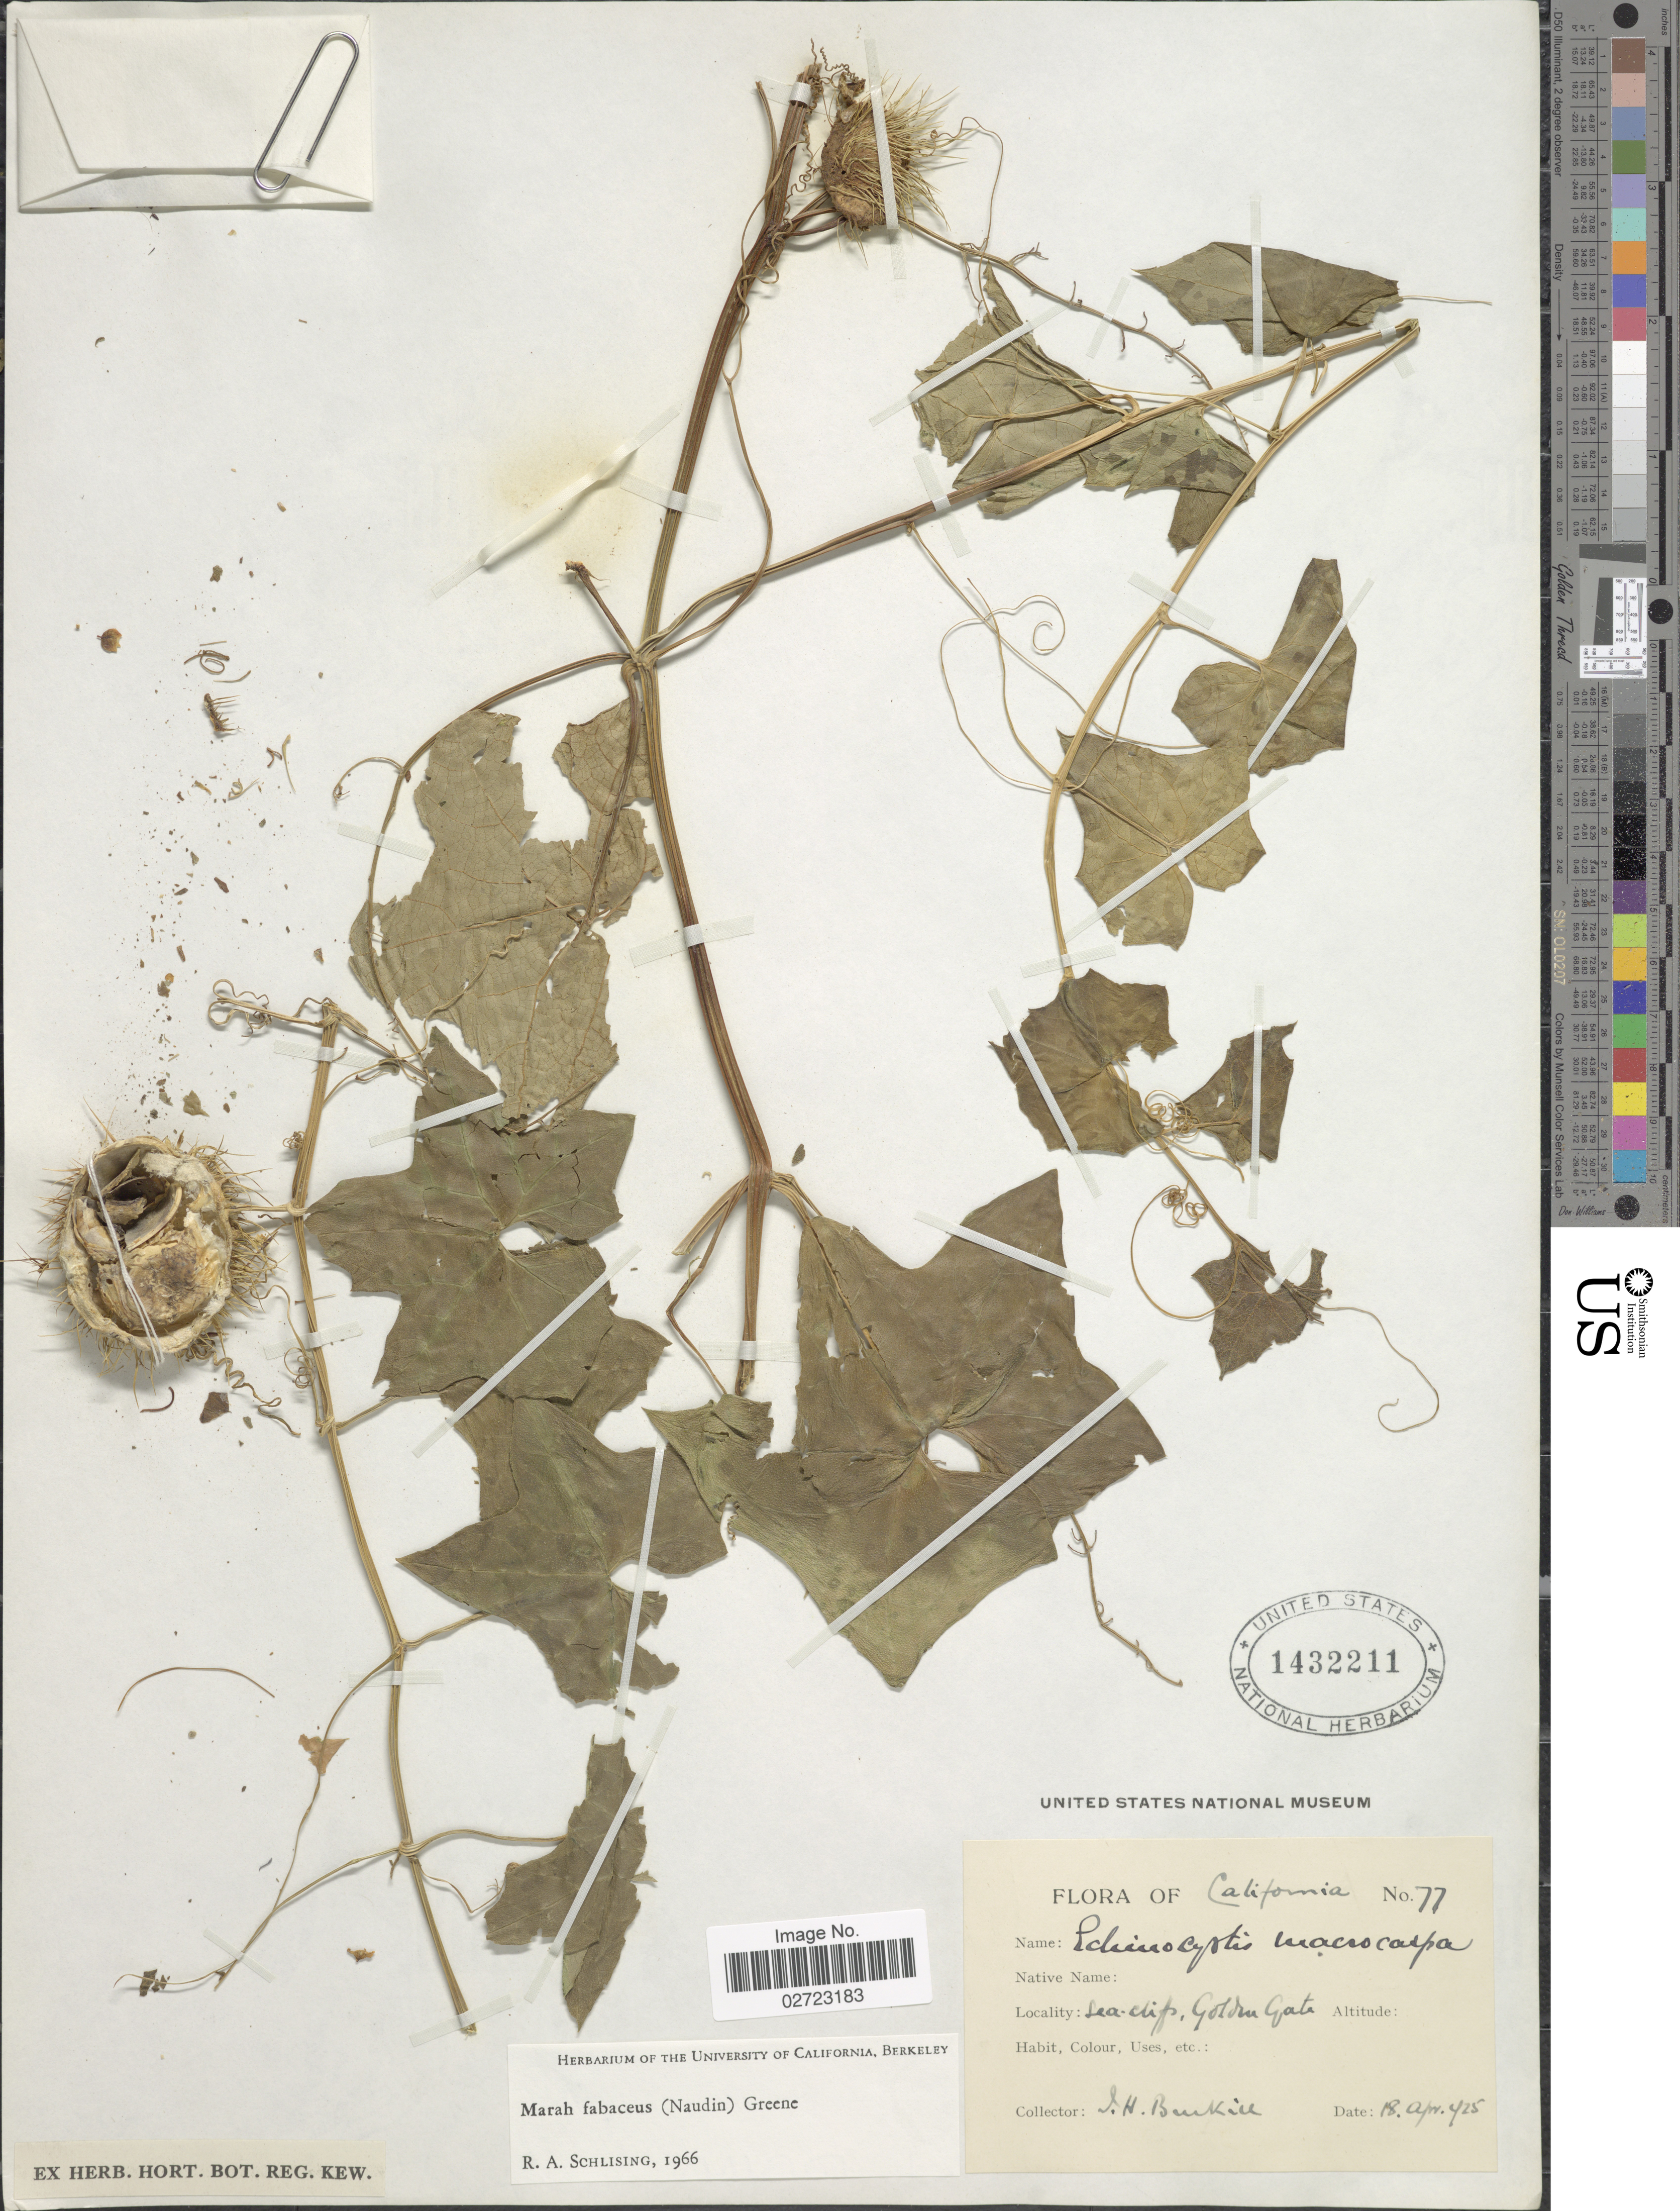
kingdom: Plantae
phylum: Tracheophyta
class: Magnoliopsida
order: Cucurbitales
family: Cucurbitaceae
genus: Marah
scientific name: Marah fabacea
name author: (Naudin) Greene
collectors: J. Burkill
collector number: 77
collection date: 1925-04-18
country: United States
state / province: California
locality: Sea-cliffs, Golden Gate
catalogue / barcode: US 1432211